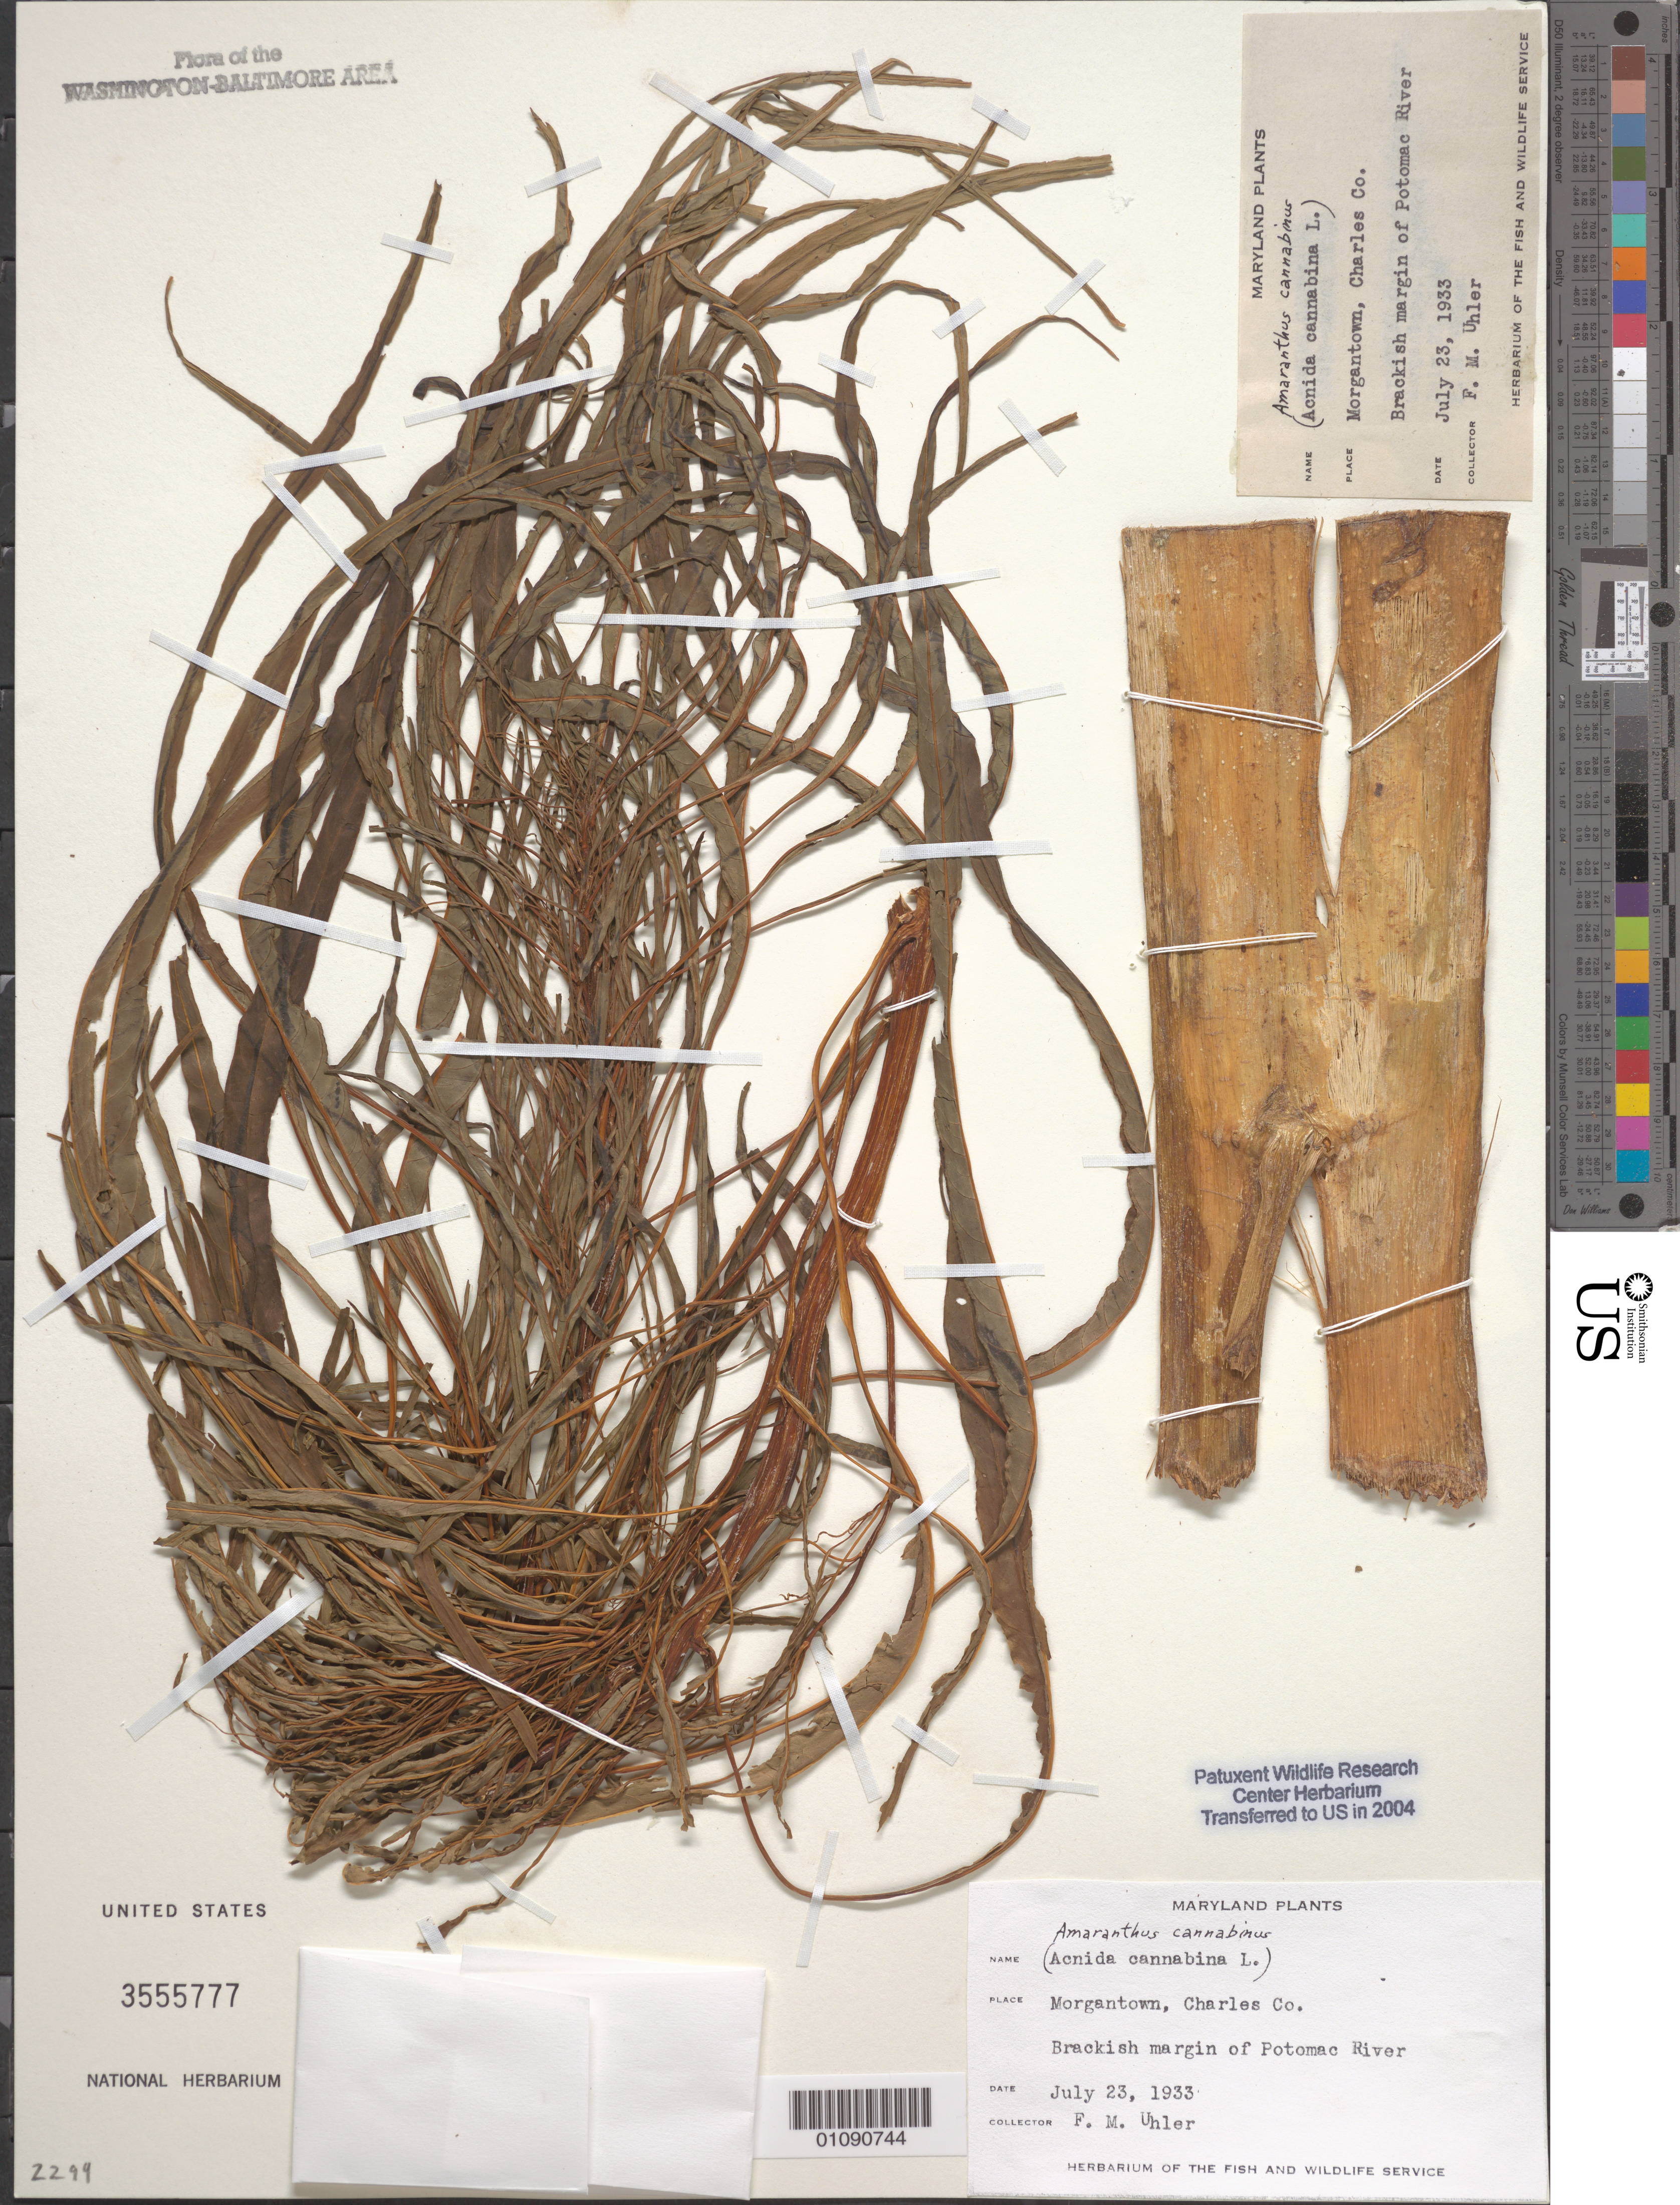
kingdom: Plantae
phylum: Tracheophyta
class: Magnoliopsida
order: Caryophyllales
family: Amaranthaceae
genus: Amaranthus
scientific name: Amaranthus cannabinus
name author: (L.) E.G. F. Sauer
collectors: F. M. Uhler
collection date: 1933-07-23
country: United States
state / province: Maryland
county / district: Charles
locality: Morgantown.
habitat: Brackish margin of Potomac River.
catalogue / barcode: US 3555777